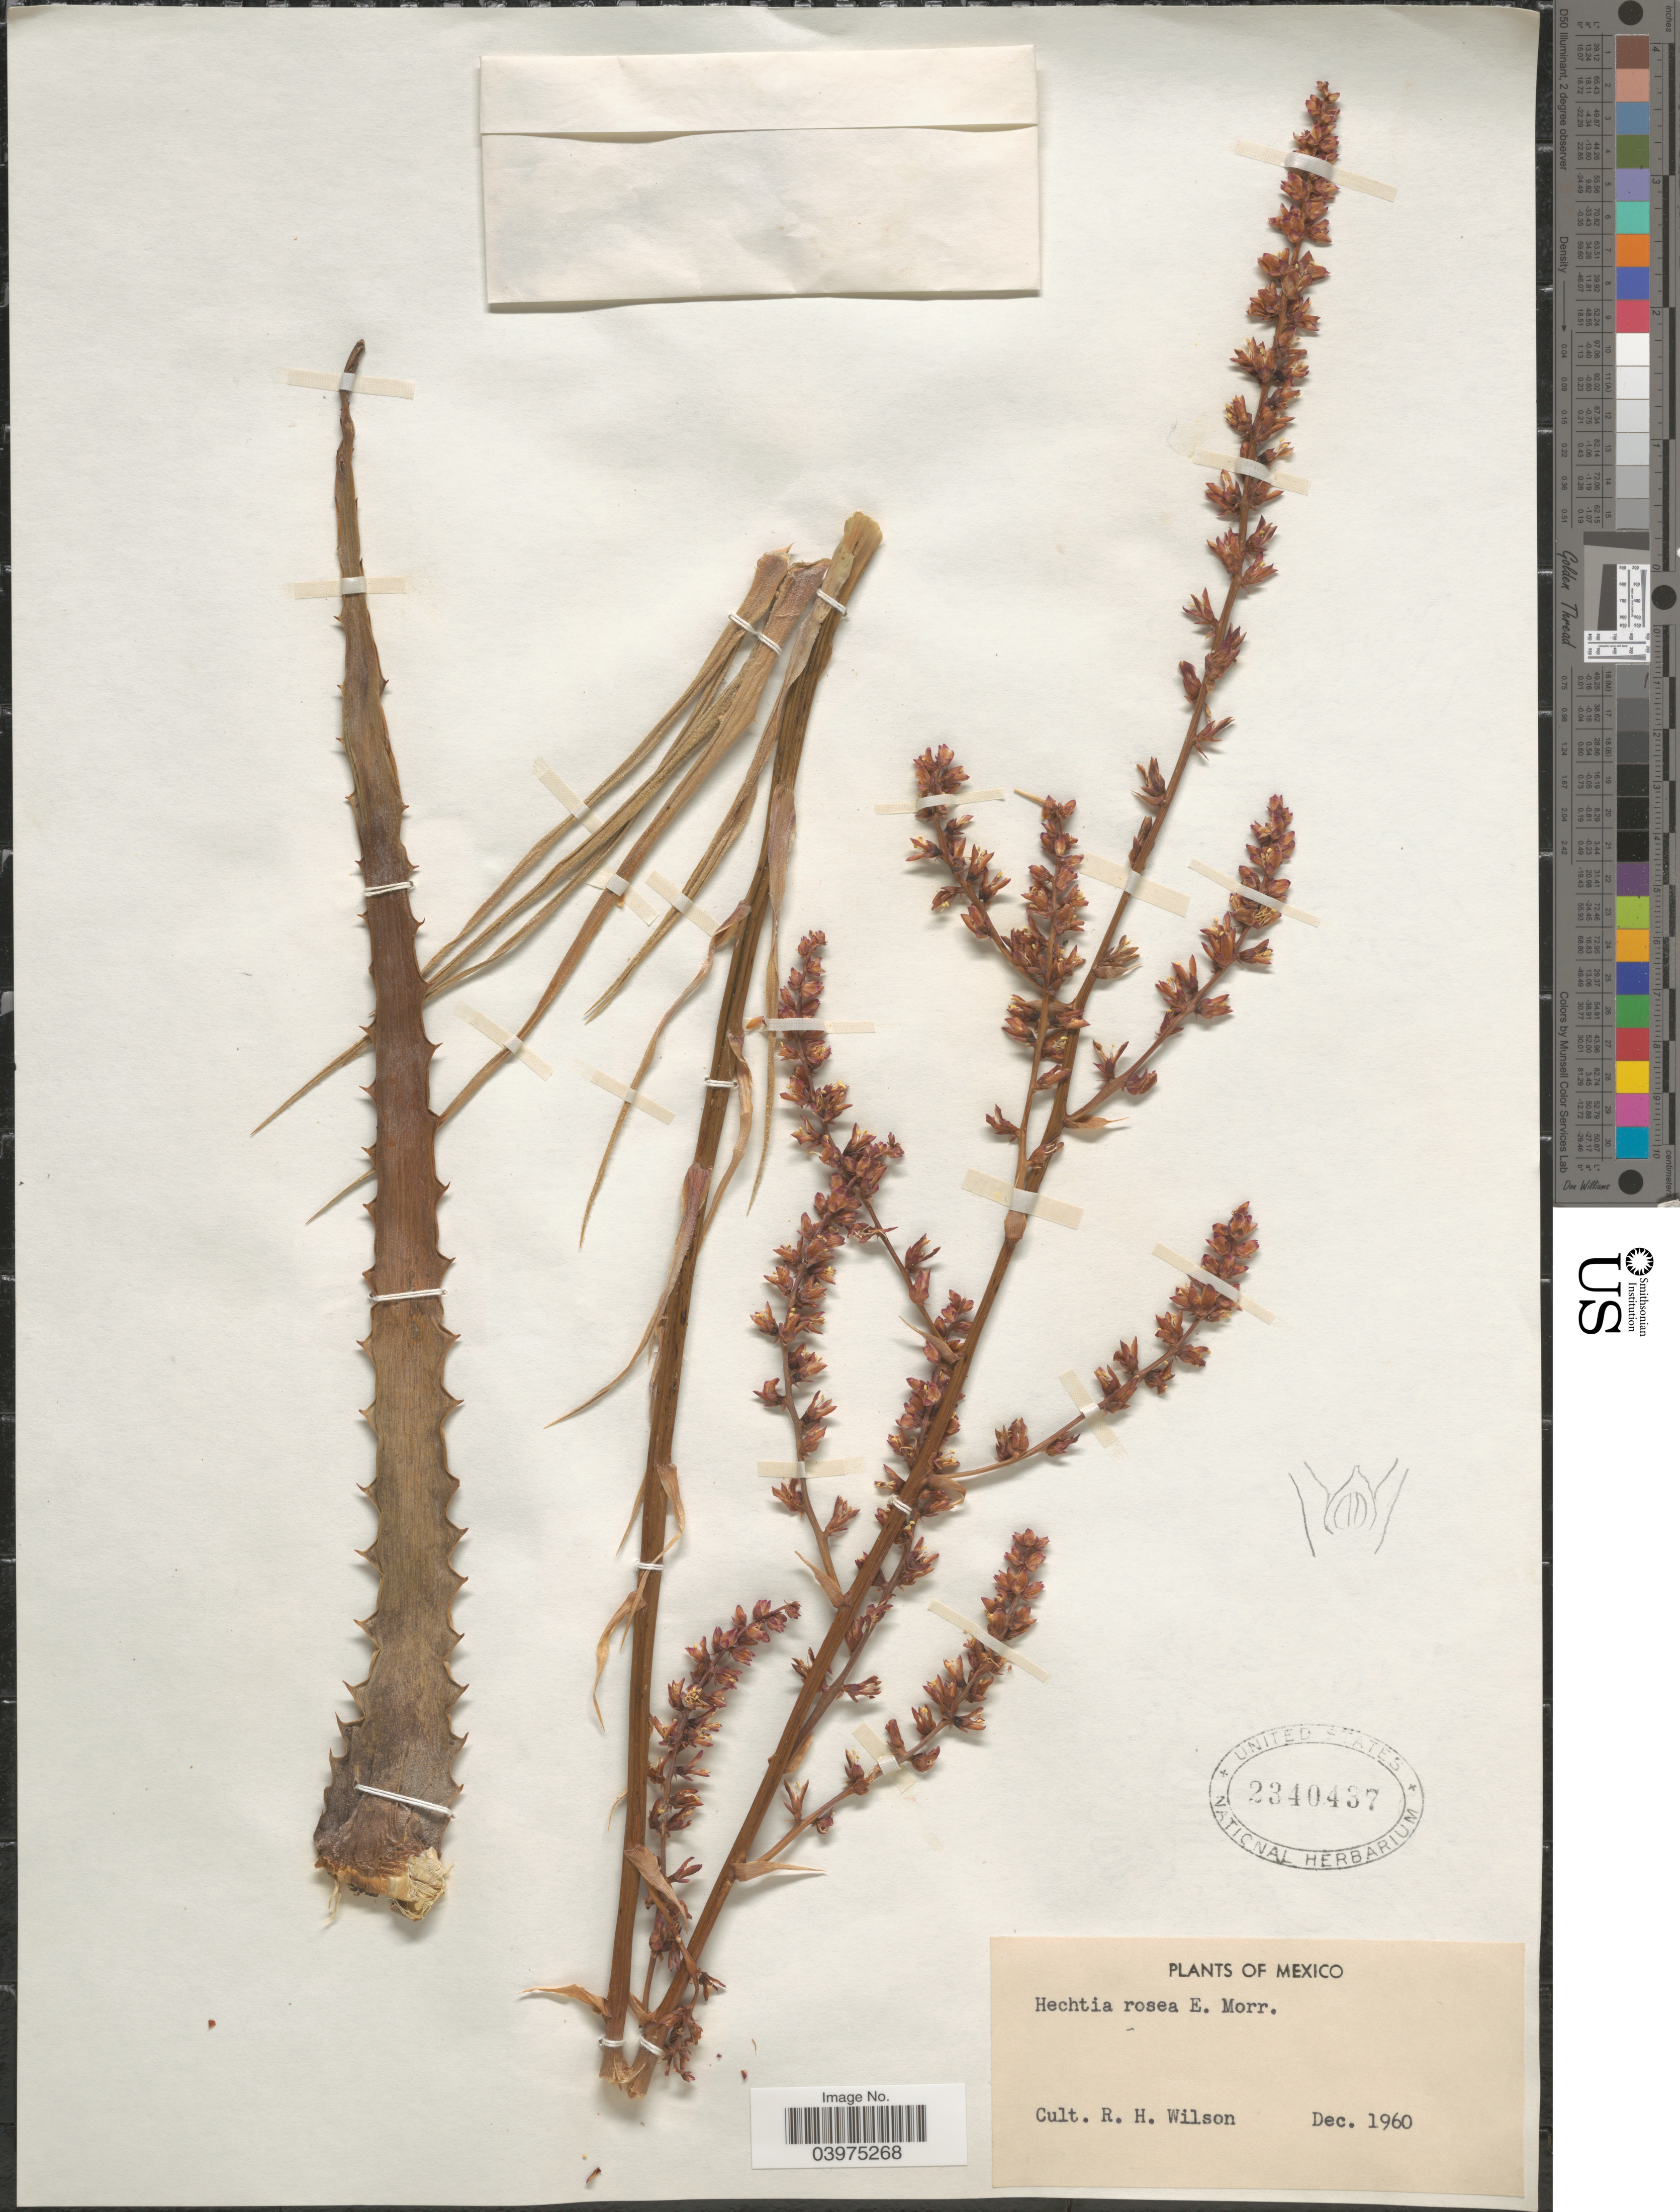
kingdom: Plantae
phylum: Tracheophyta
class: Liliopsida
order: Poales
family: Bromeliaceae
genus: Hechtia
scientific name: Hechtia rosea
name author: É. Morren ex Baker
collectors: R. Wilson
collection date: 1960-12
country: Mexico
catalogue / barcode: US 2340437